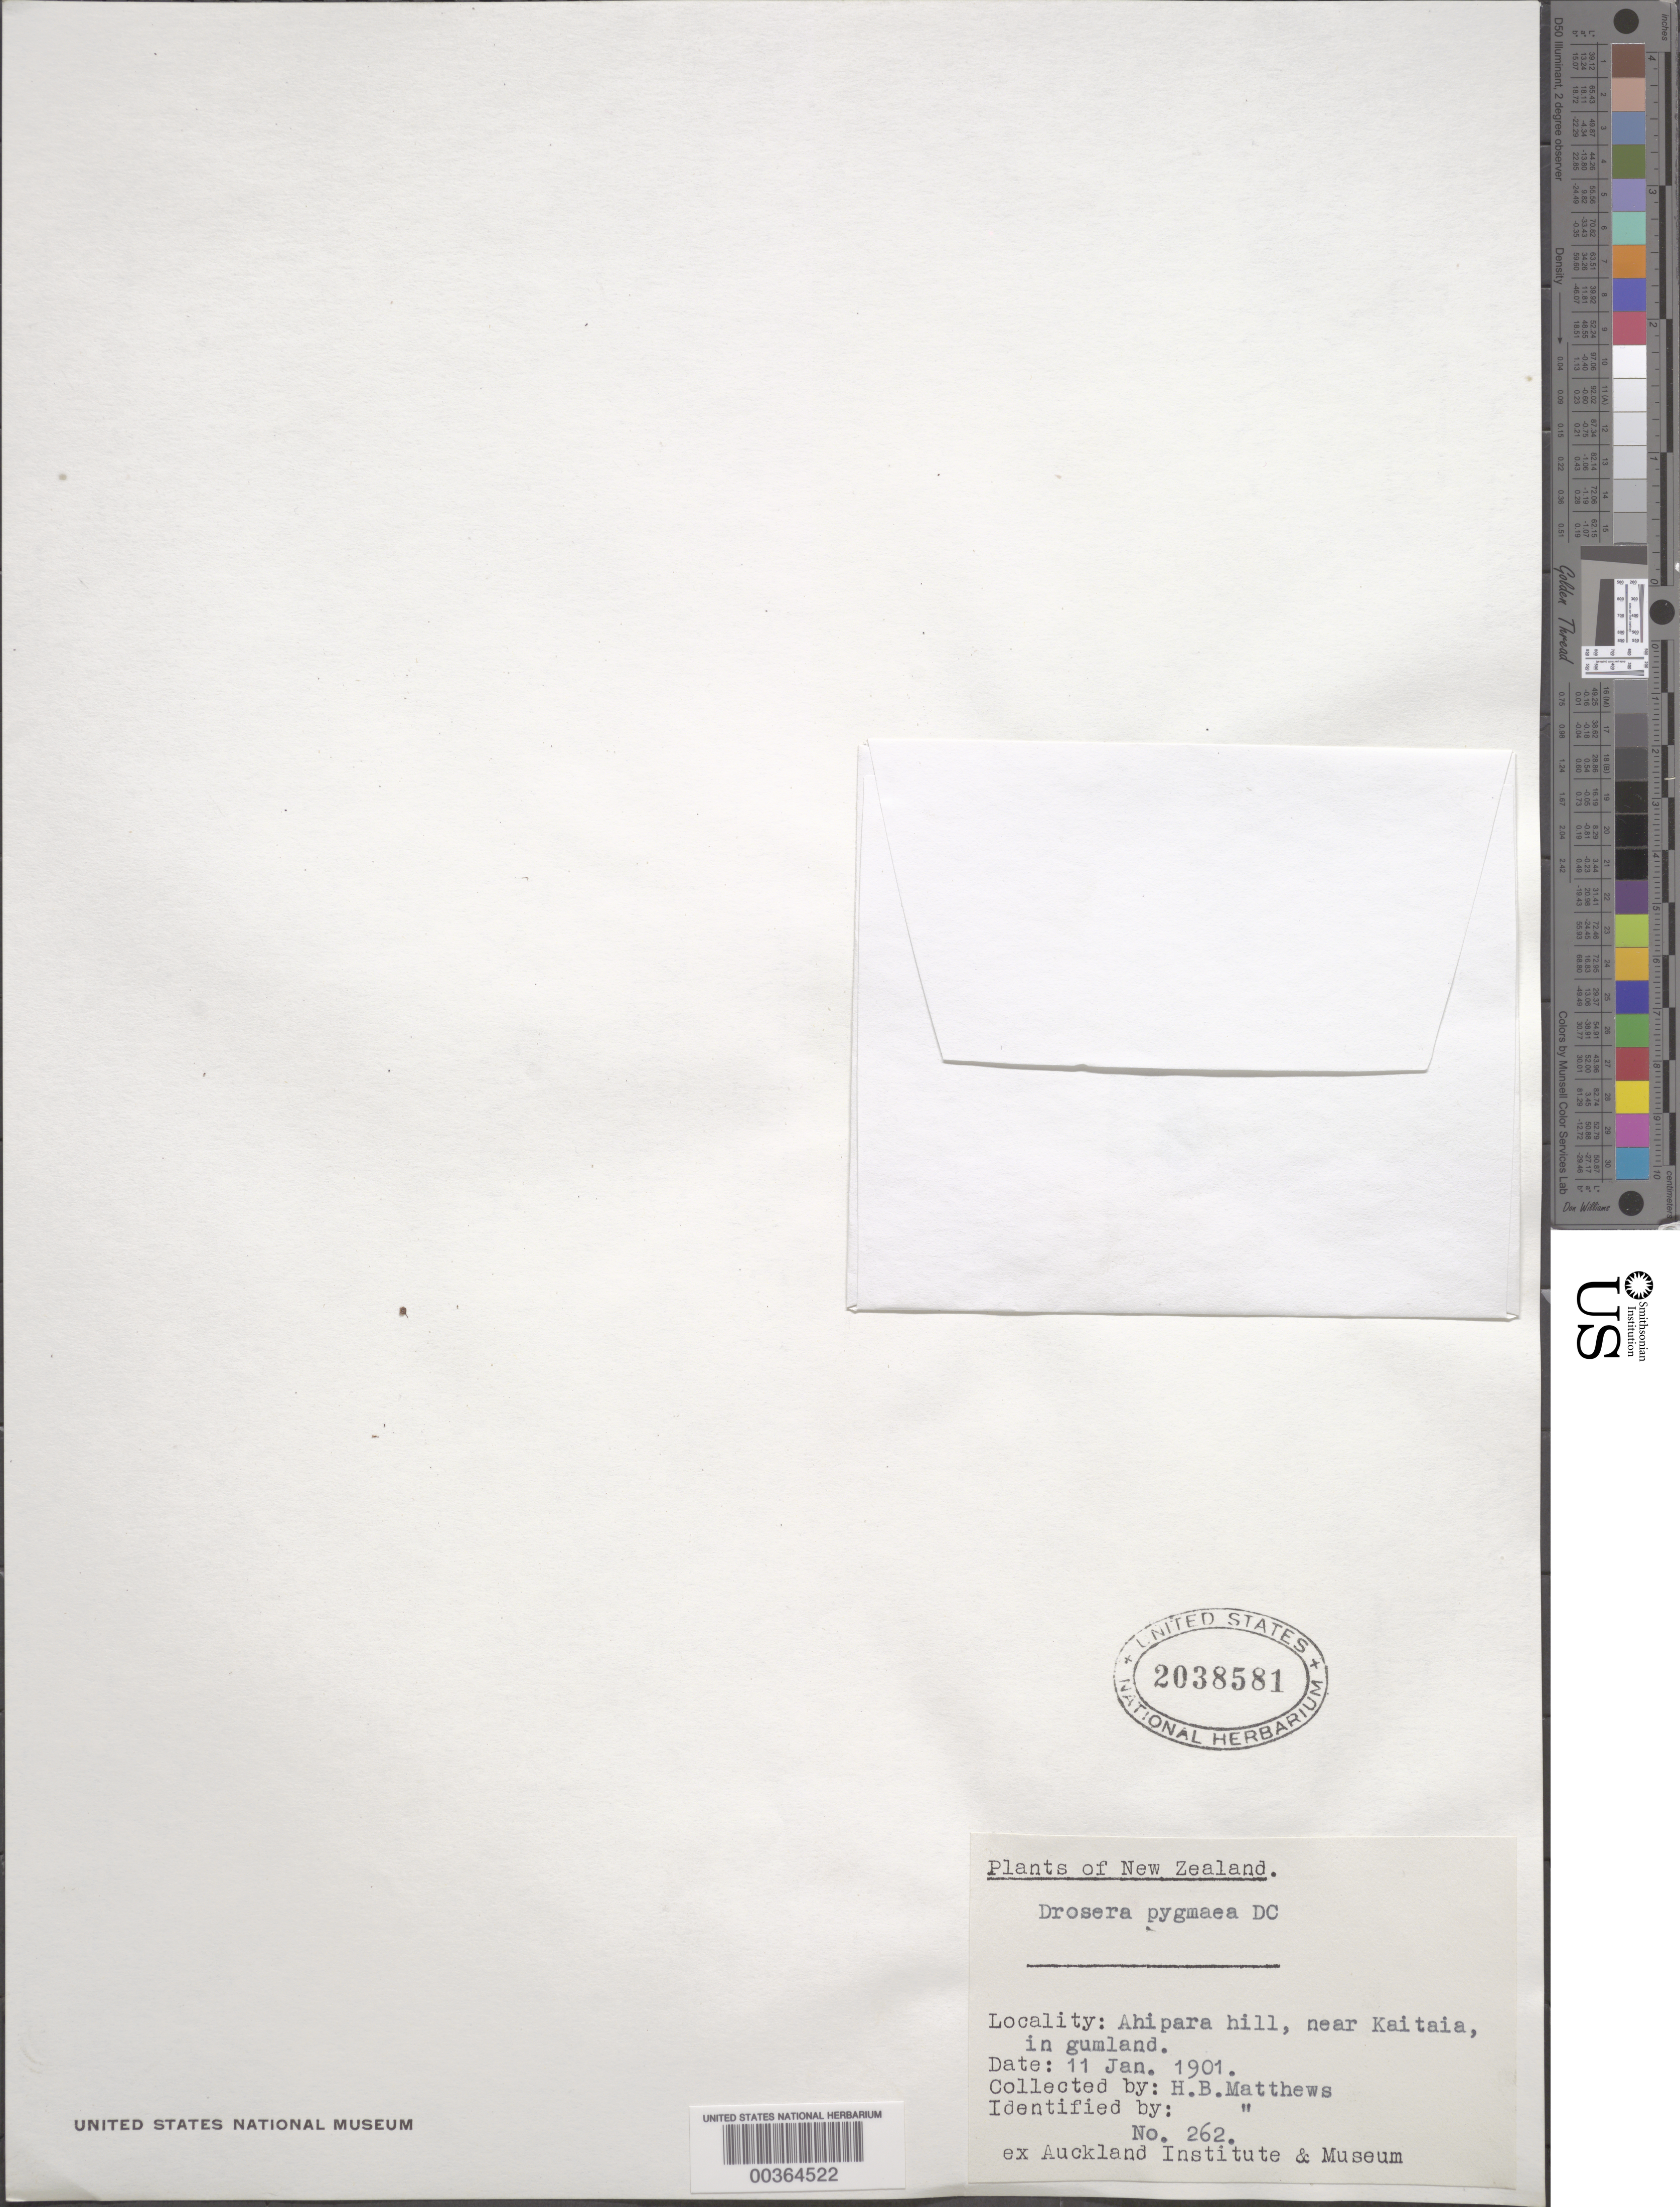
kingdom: Plantae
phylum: Tracheophyta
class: Magnoliopsida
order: Caryophyllales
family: Droseraceae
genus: Drosera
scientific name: Drosera pygmaea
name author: DC.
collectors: H. B. Matthews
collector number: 262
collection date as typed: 11 Jan 1901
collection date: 1901-01-11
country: New Zealand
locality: Ahipara hill, near kaitaia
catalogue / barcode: US 2038581